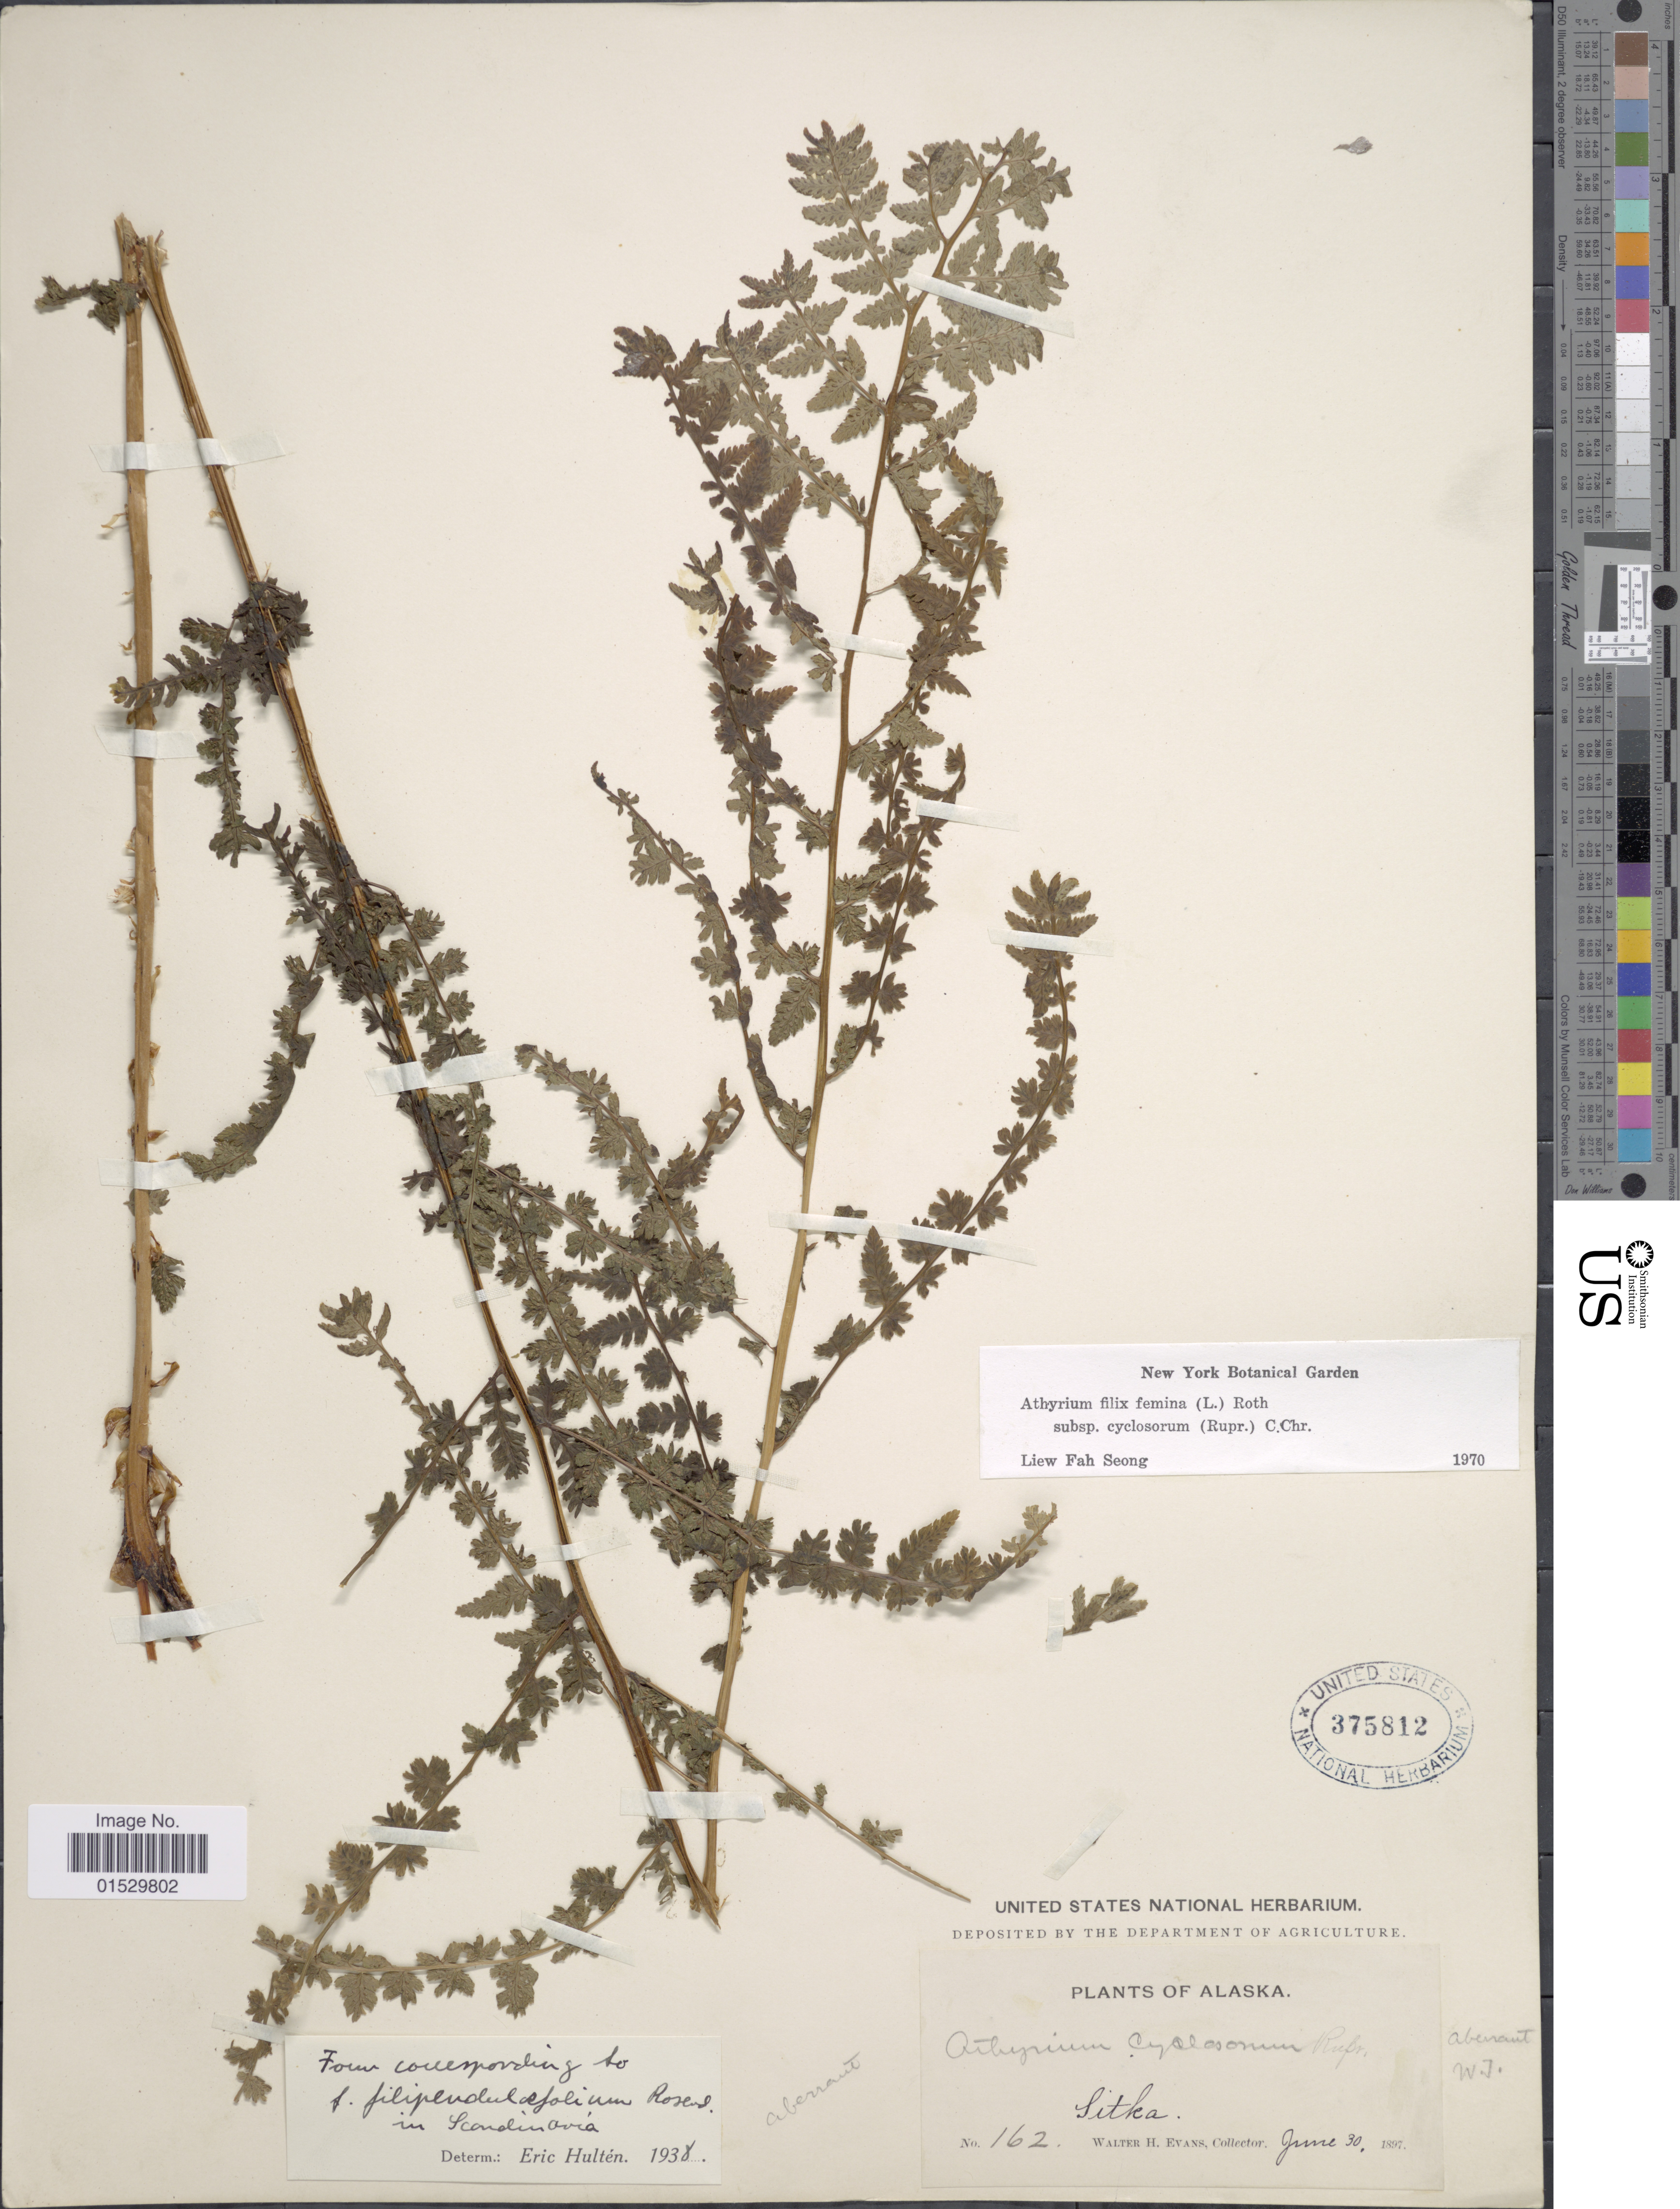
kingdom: Plantae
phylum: Tracheophyta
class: Polypodiopsida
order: Polypodiales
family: Athyriaceae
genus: Athyrium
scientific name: Athyrium filix-femina subsp. cyclosorum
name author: (Rupr.) C. Chr.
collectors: W. H. Evans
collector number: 162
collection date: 1897-06-30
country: United States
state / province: Alaska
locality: Sitka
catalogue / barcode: US 375812